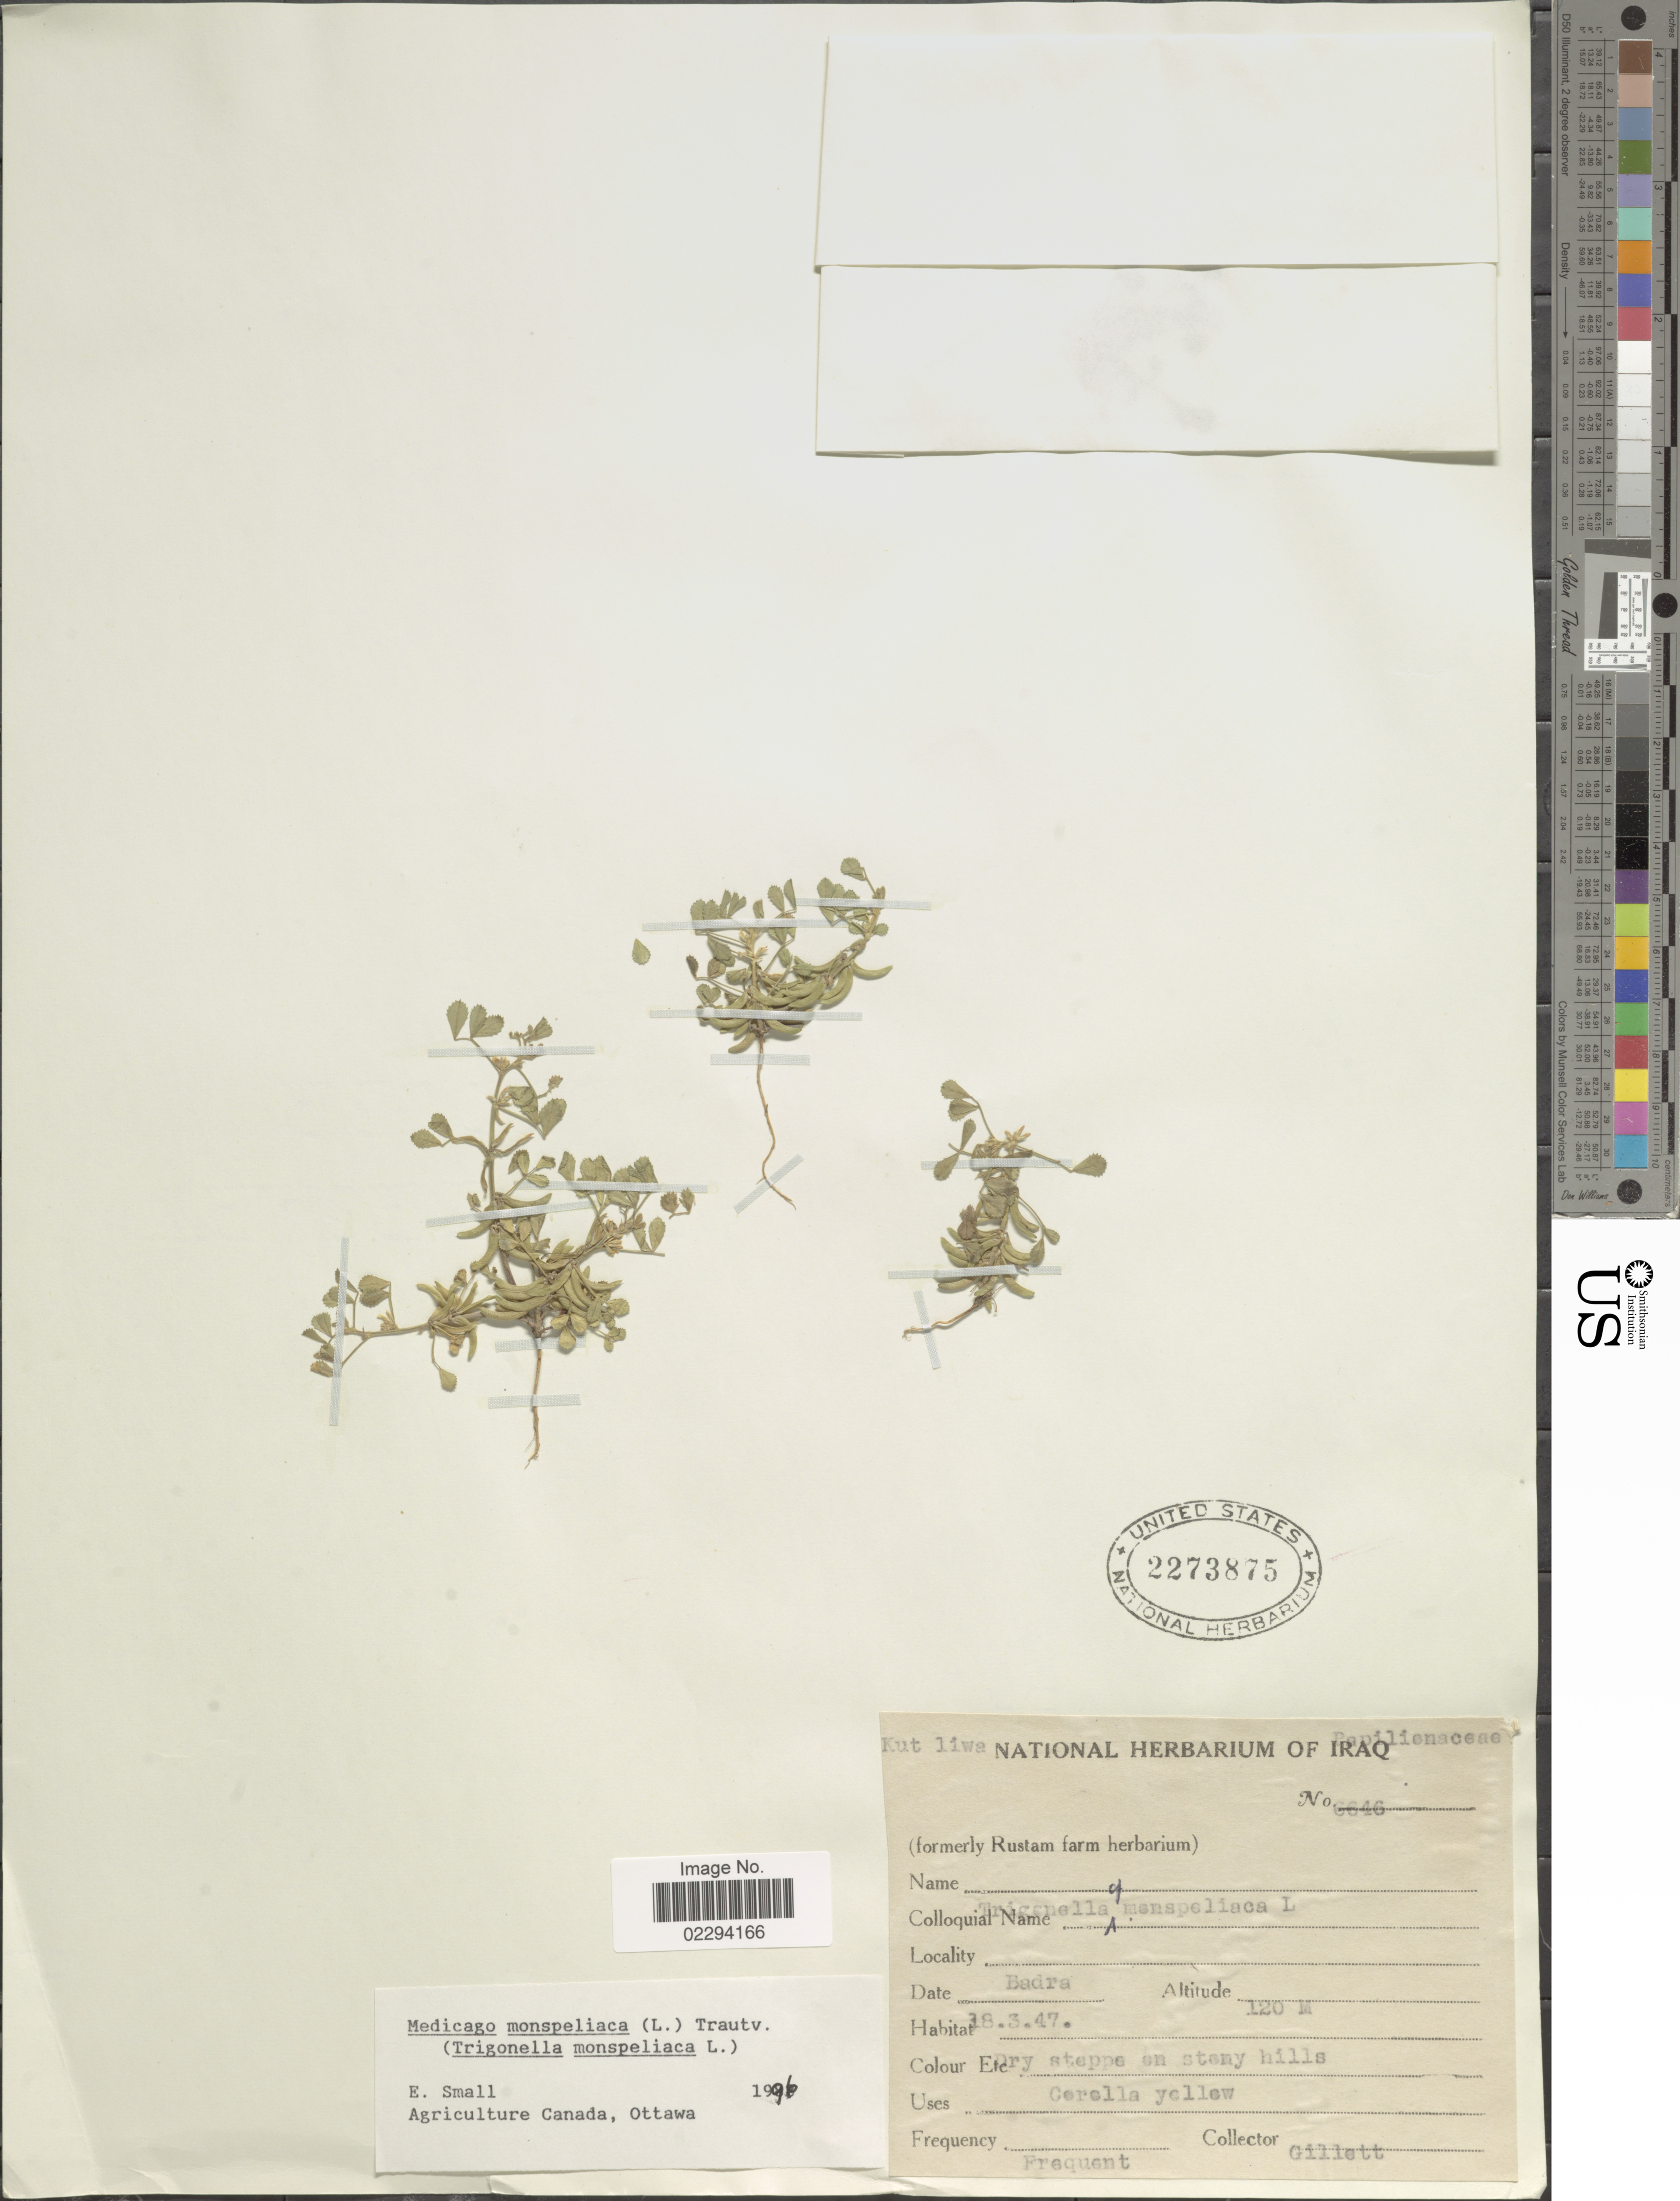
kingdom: Plantae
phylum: Tracheophyta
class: Magnoliopsida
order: Fabales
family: Fabaceae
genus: Medicago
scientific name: Medicago monspeliaca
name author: (L.) Trautv.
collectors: Gillett, --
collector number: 6646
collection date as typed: Transcribed d/m/y: 18/3/47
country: Iraq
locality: Badra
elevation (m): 120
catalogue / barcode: US 2273875